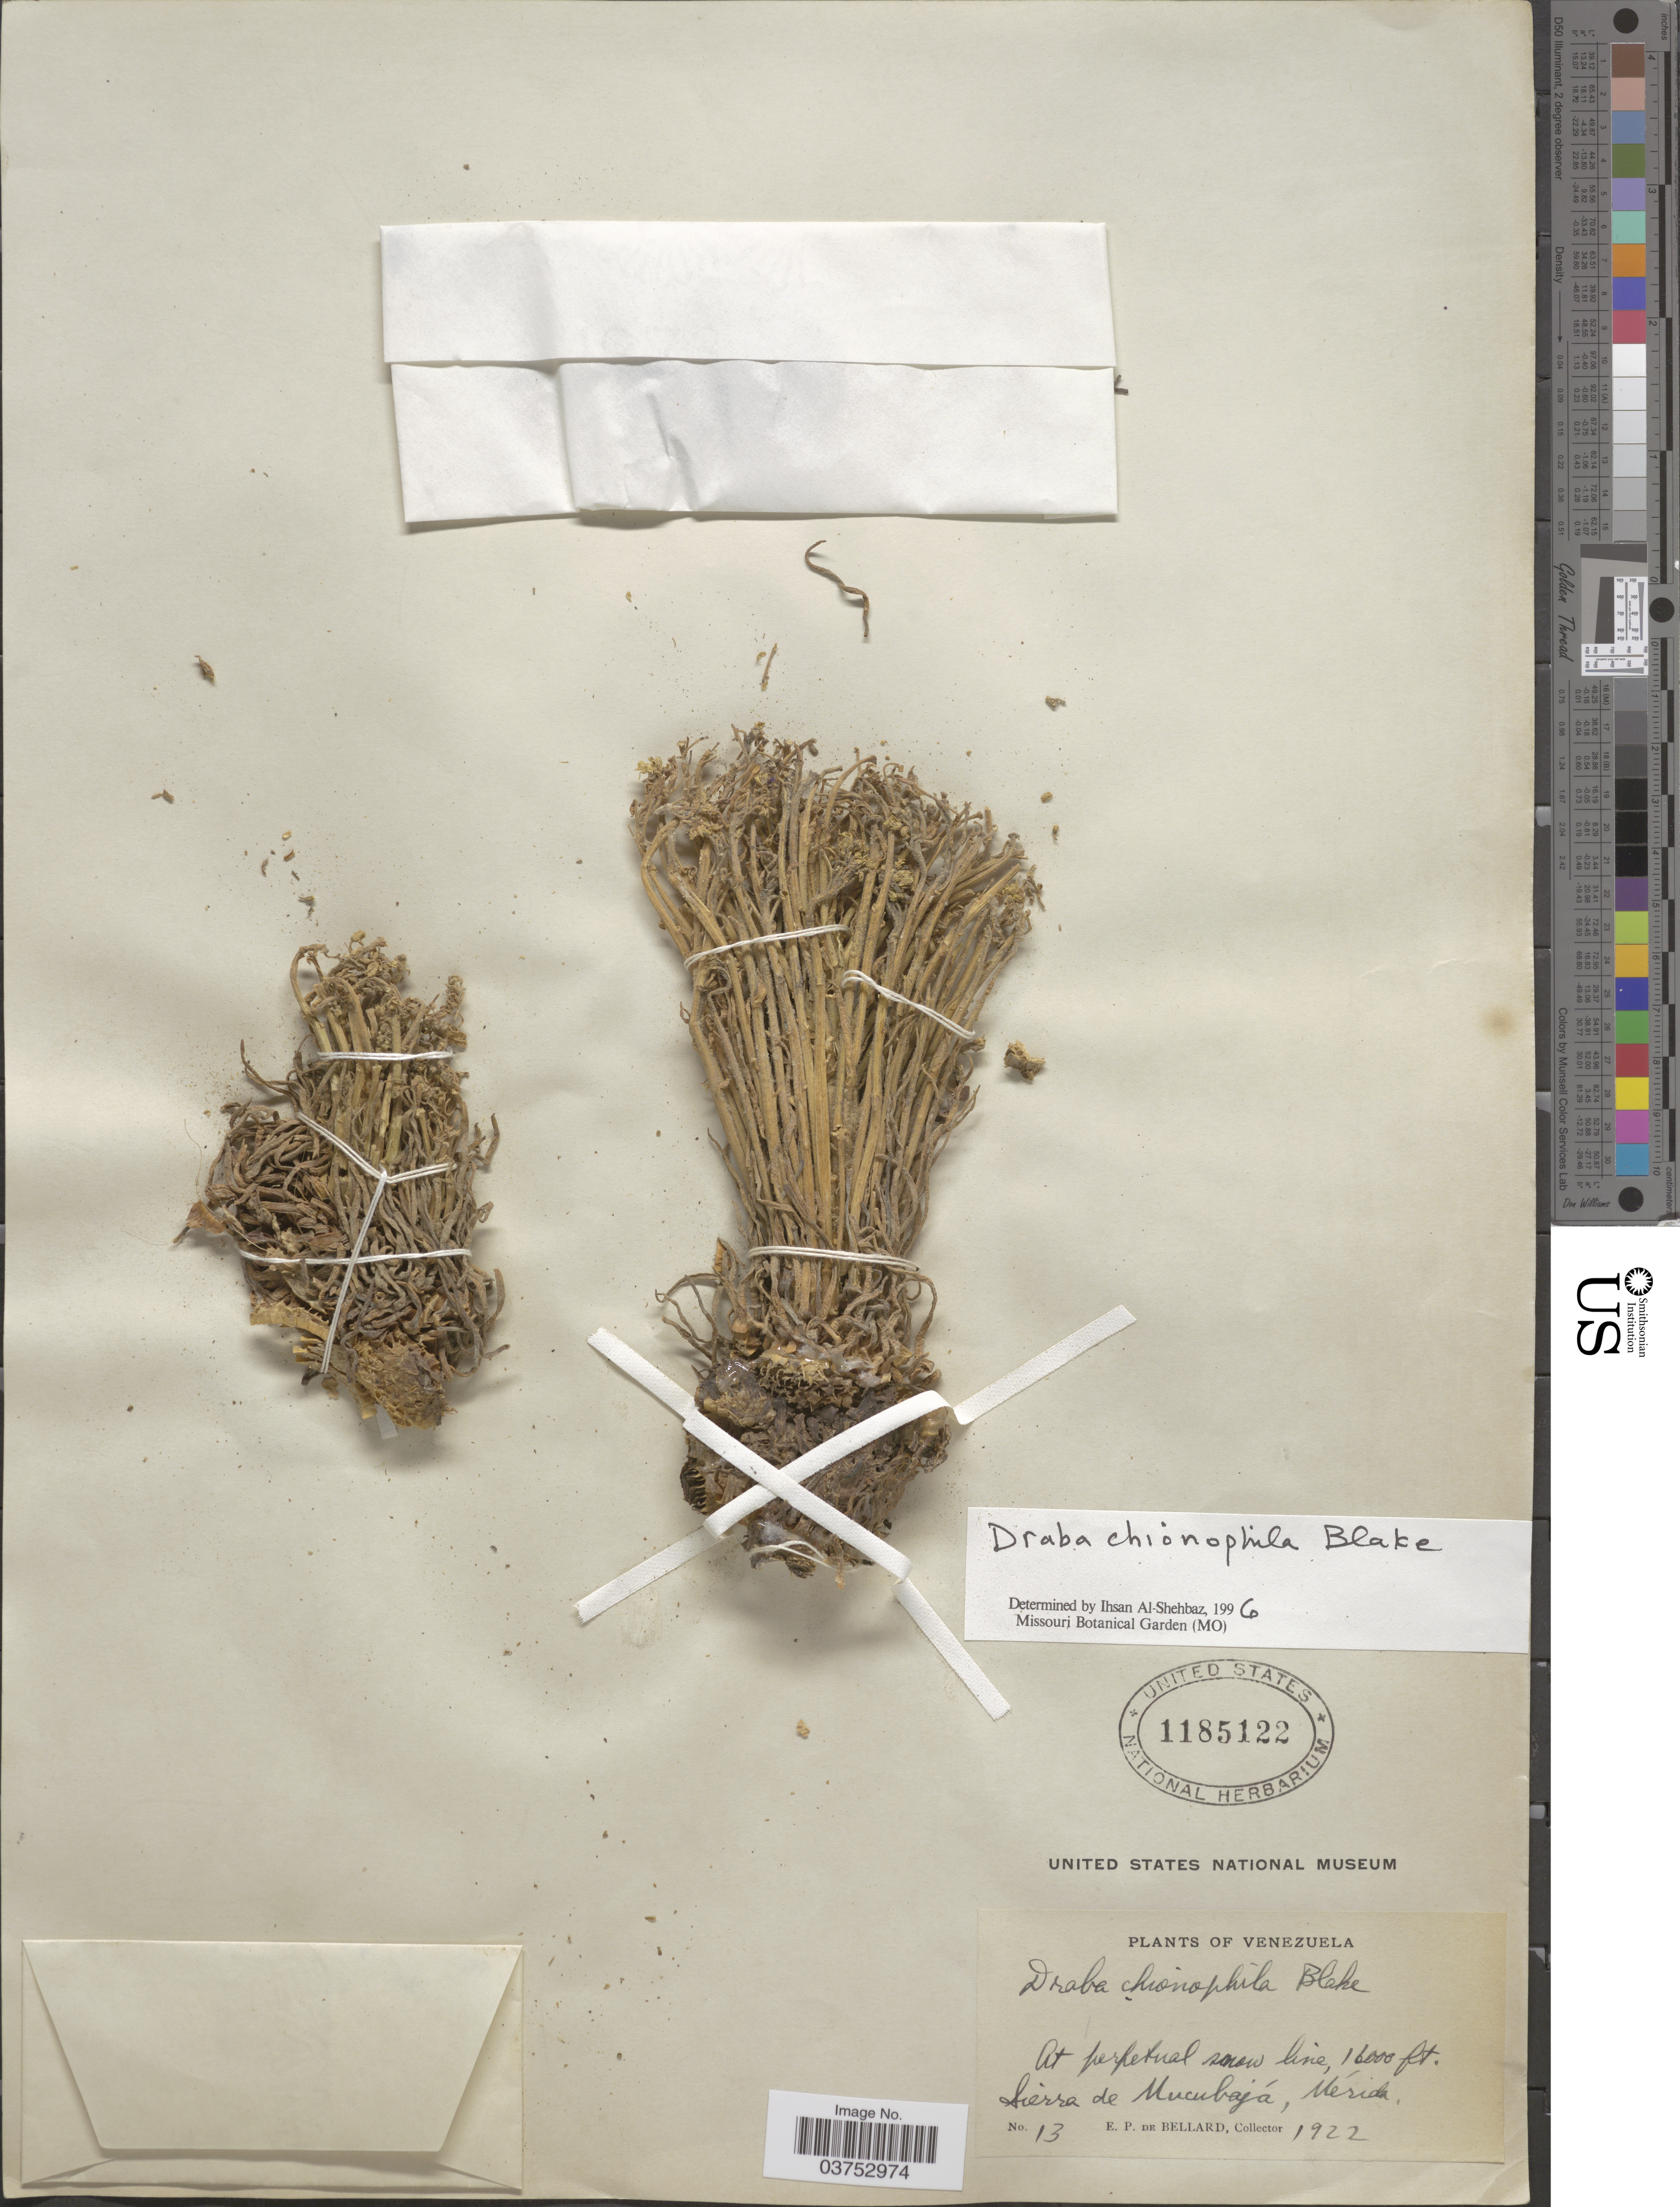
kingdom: Plantae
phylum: Tracheophyta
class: Magnoliopsida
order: Brassicales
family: Brassicaceae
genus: Draba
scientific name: Draba chionophila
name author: S.F. Blake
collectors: E. de Bellard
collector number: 13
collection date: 1922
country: Venezuela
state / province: Mérida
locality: At perpetual snow line, Sierra de Mucubajá.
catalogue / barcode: US 1185122